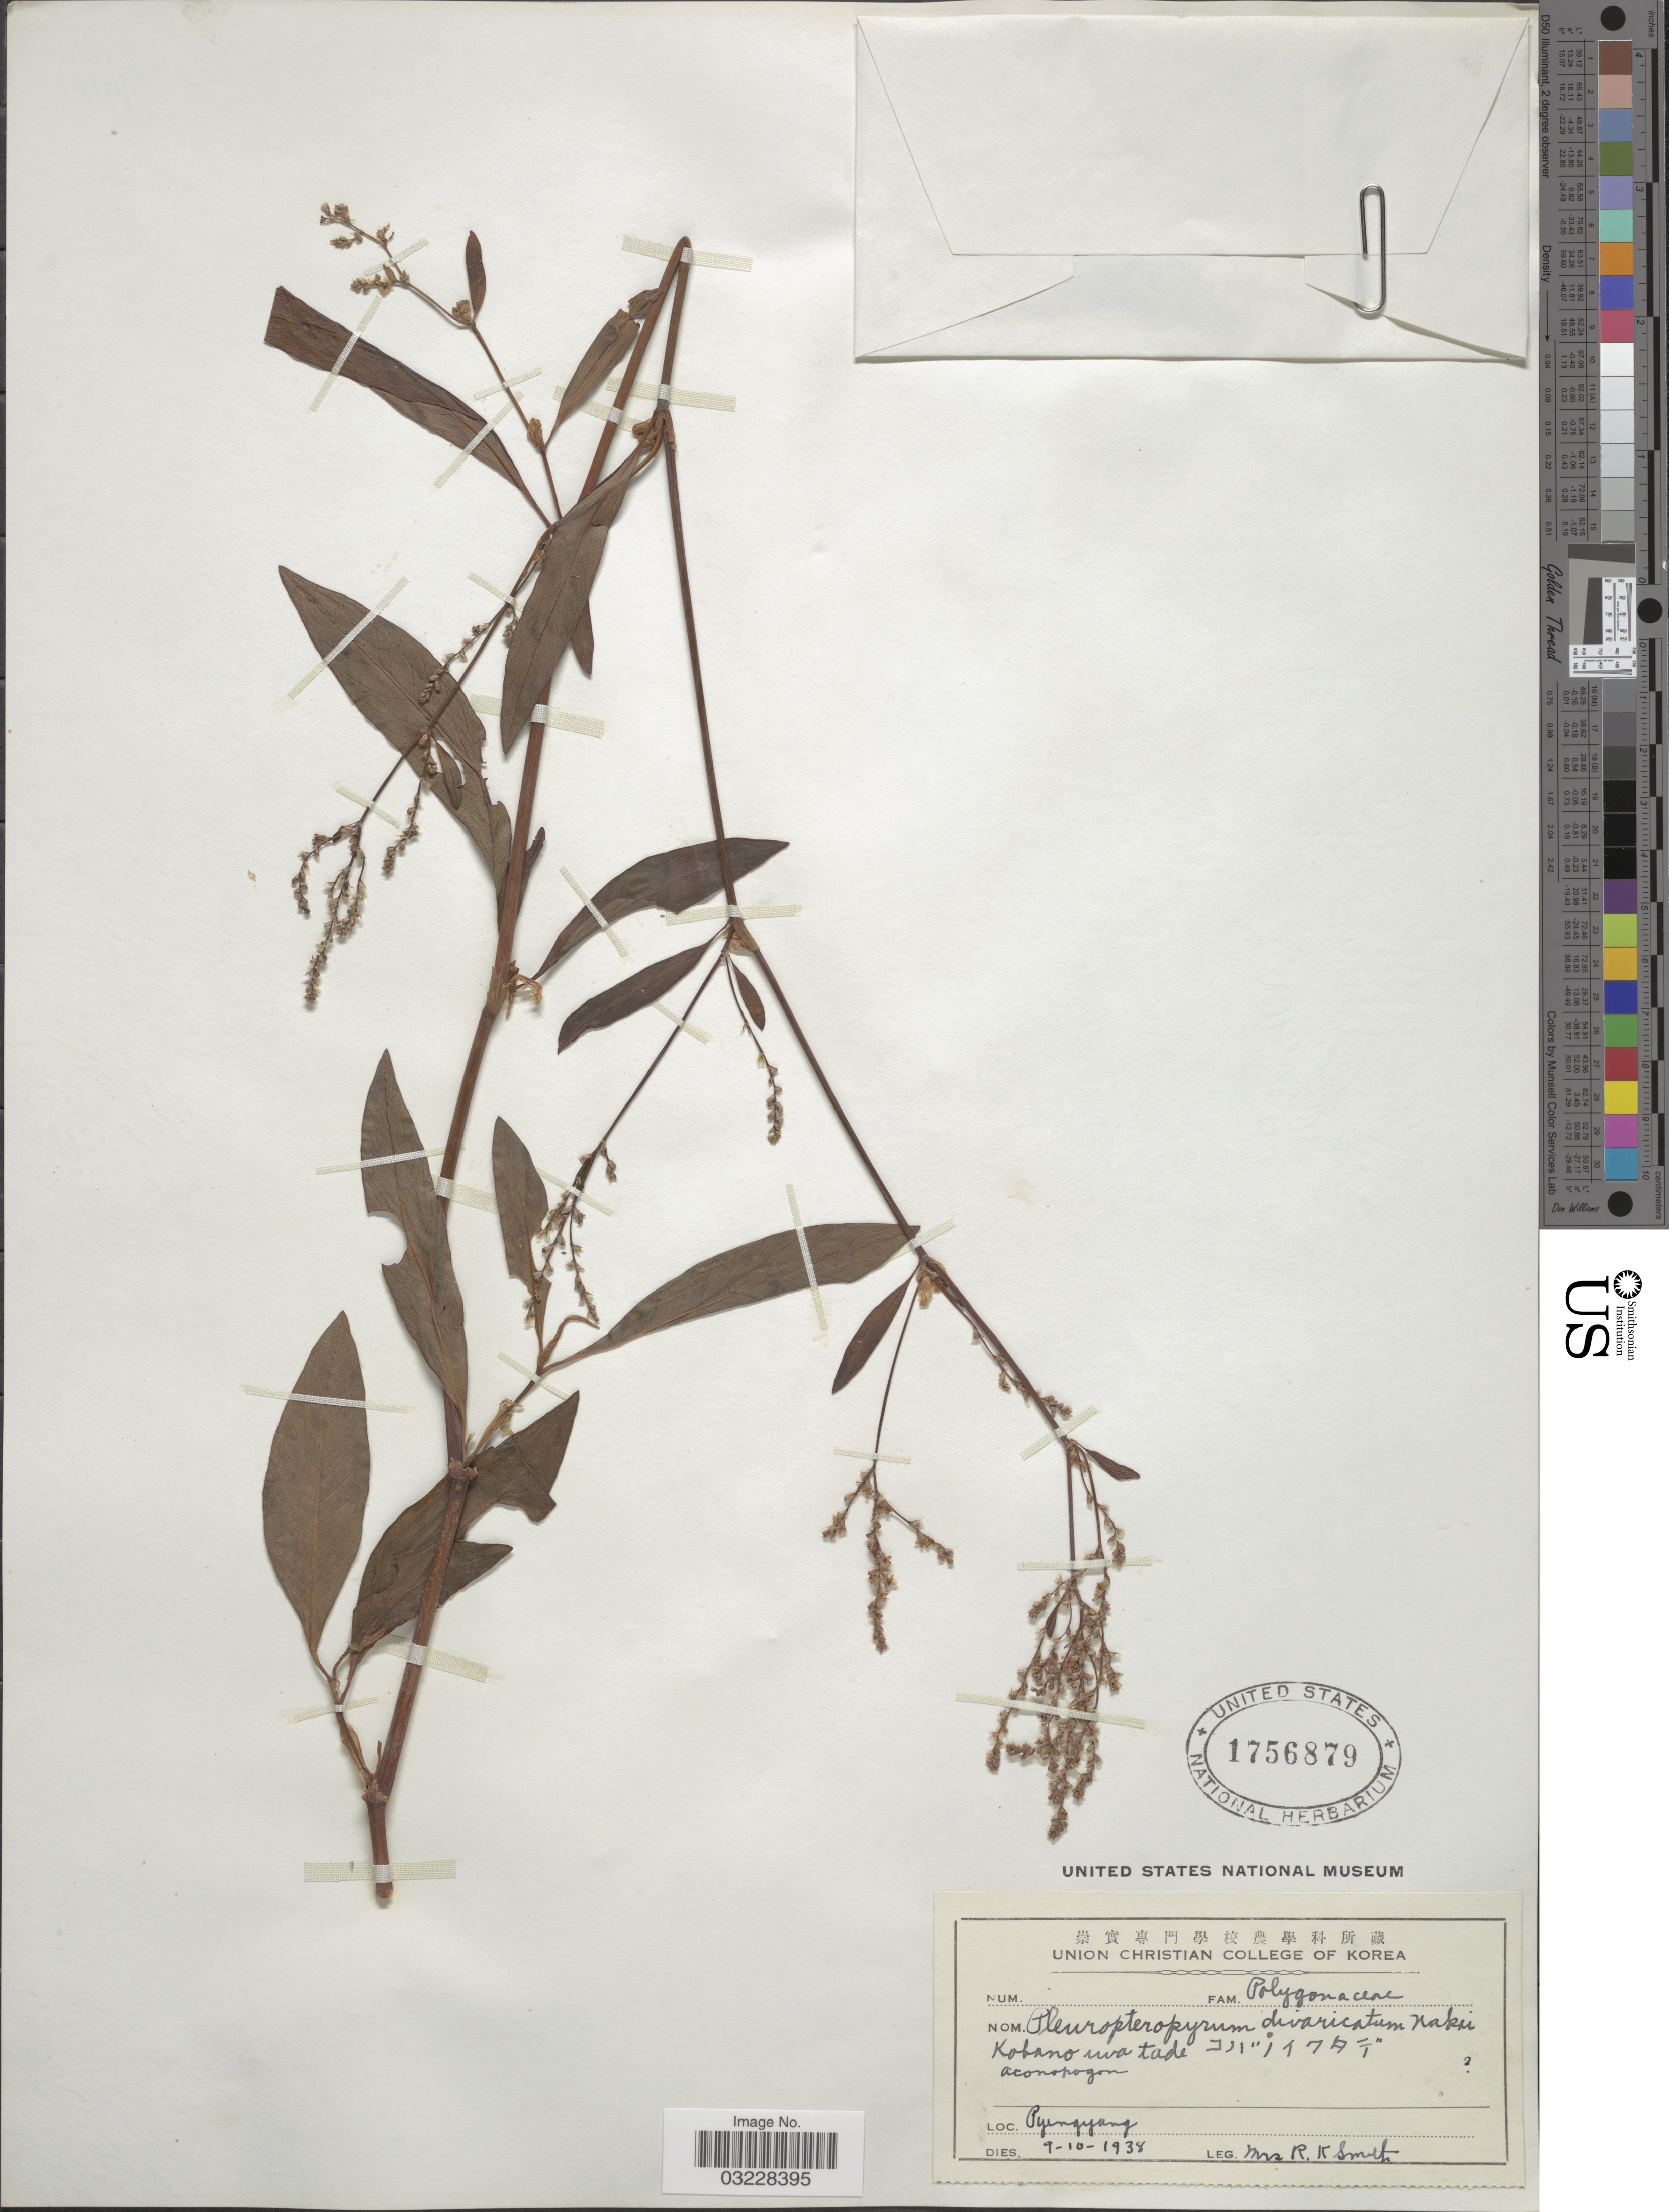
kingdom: Plantae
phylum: Tracheophyta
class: Magnoliopsida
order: Caryophyllales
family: Polygonaceae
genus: Koenigia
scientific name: Koenigia divaricata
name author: (L.) T.M. Schust. & Reveal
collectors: Mrs. R. K. Smith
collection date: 1938-10-09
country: North Korea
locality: Pyongyang.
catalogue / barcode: US 1756879